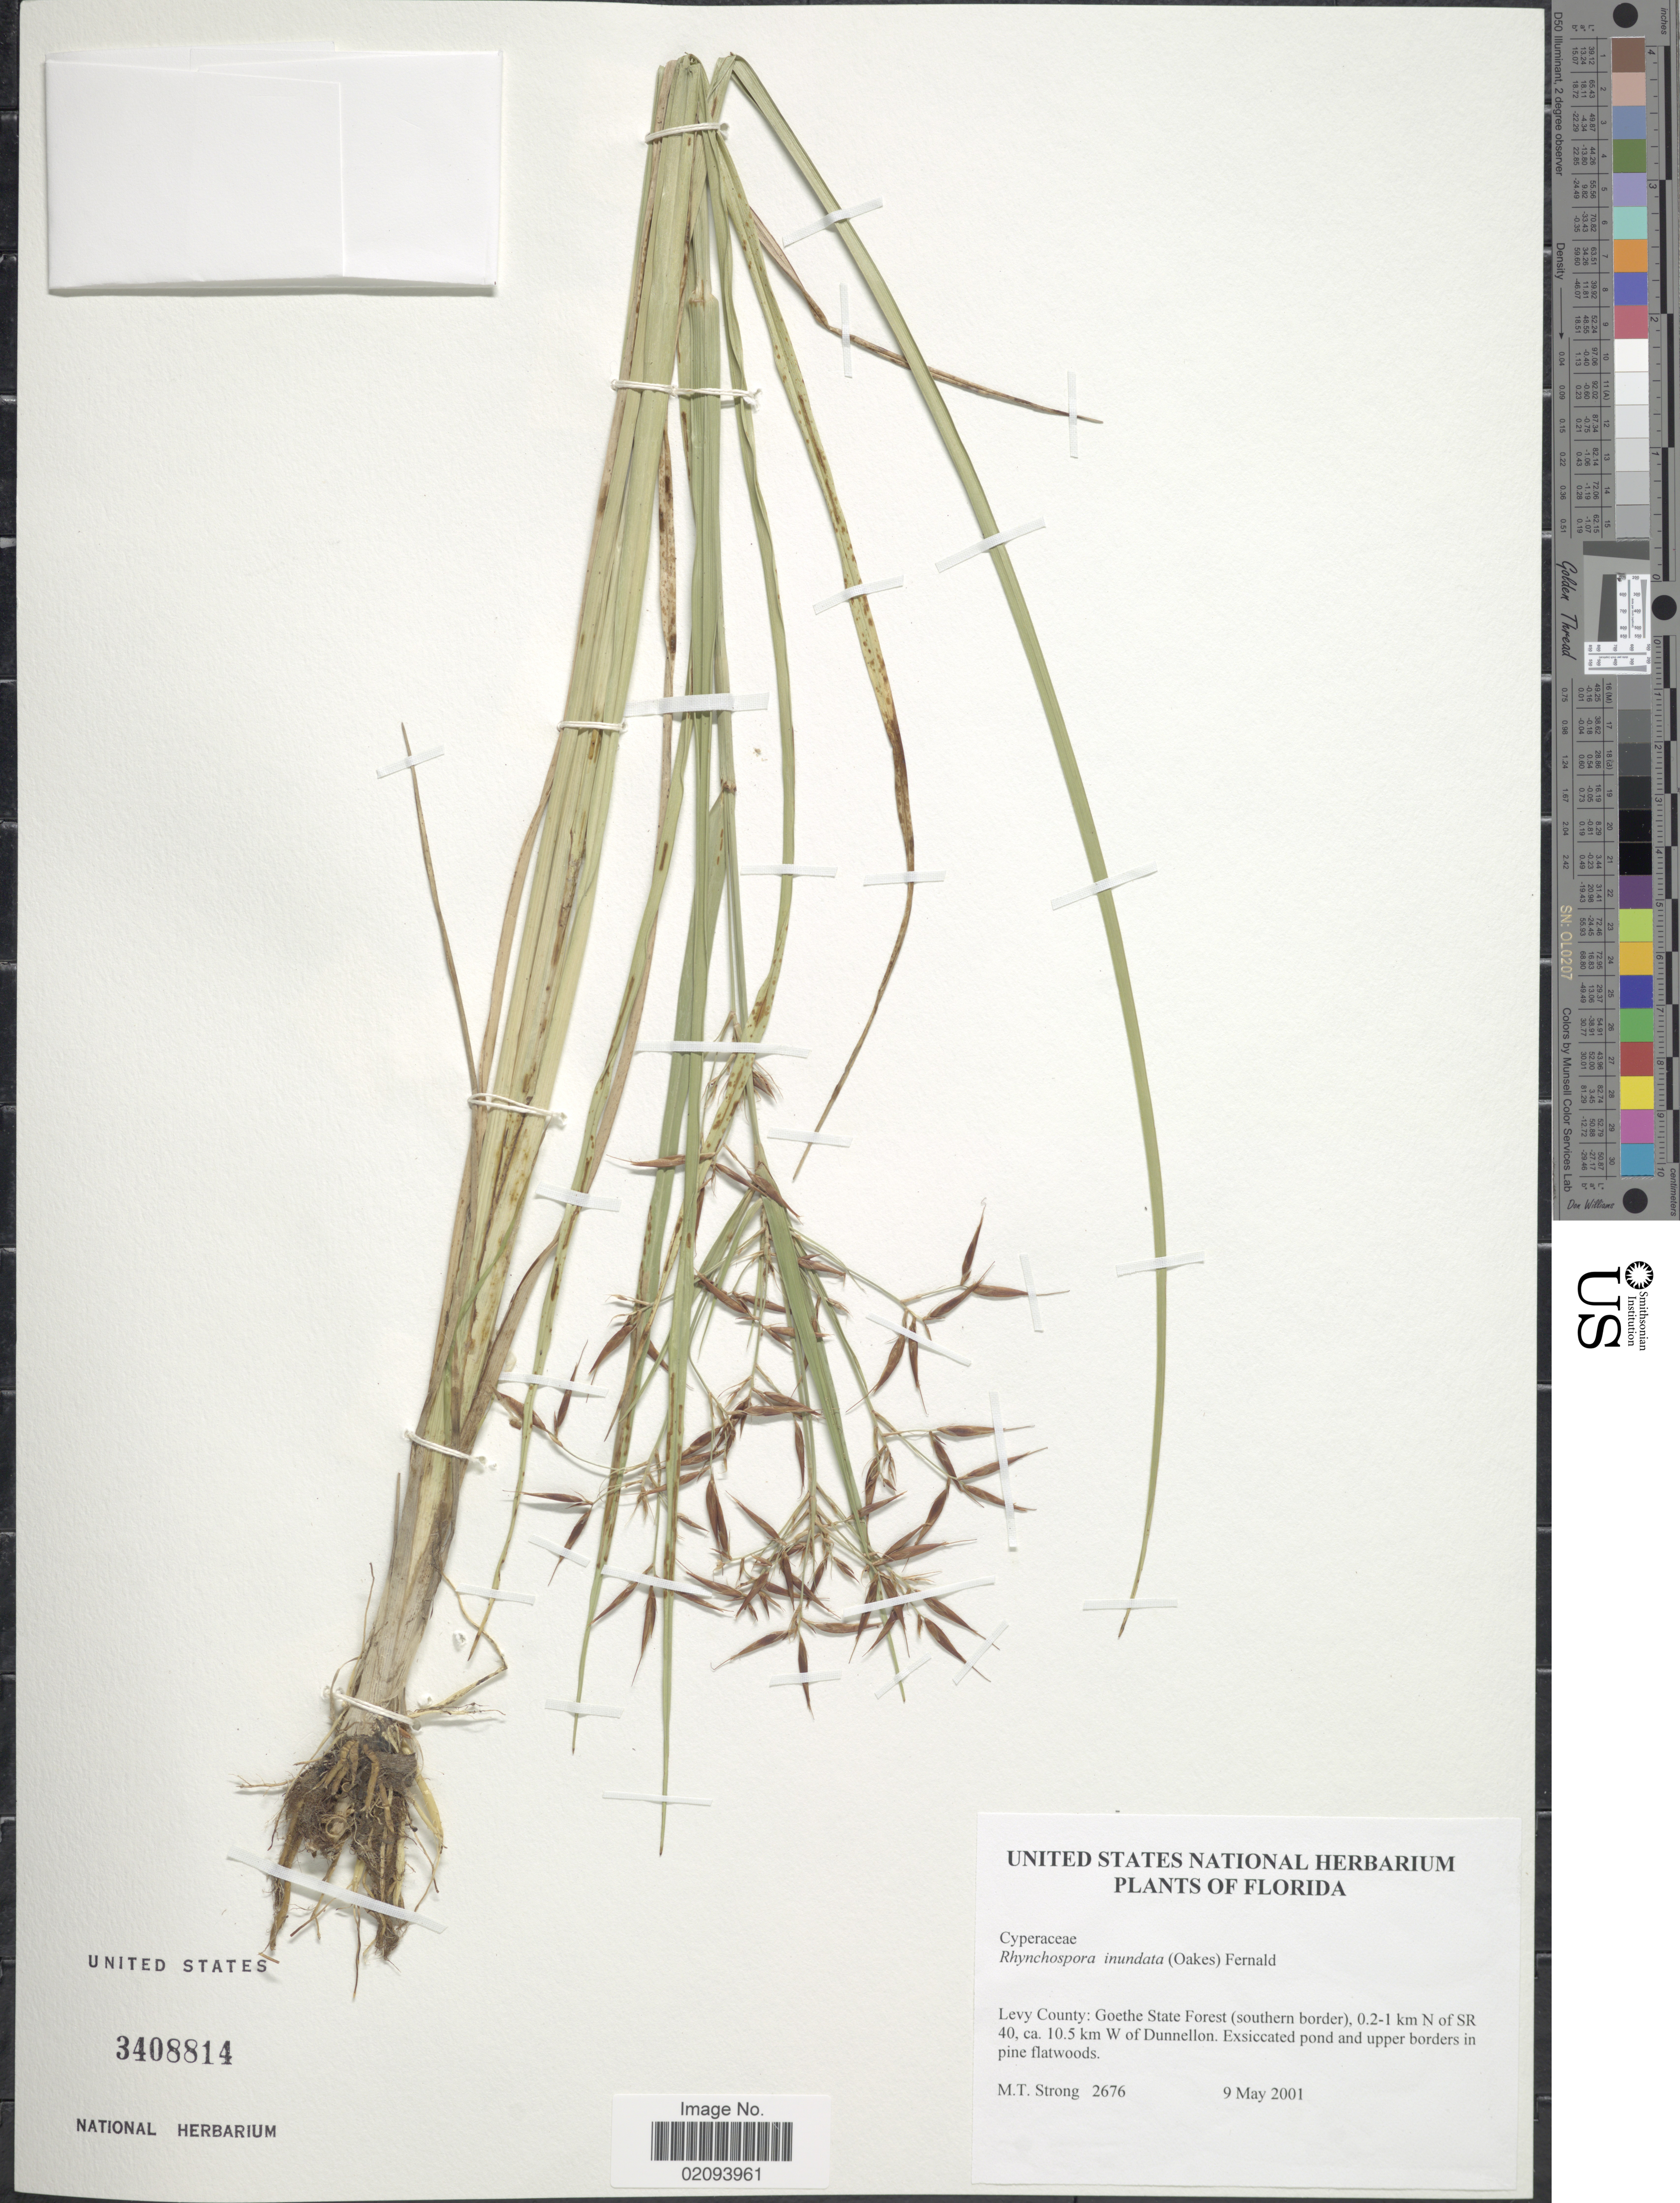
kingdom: Plantae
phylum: Tracheophyta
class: Liliopsida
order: Poales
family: Cyperaceae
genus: Rhynchospora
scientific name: Rhynchospora inundata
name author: (Oakes) Fernald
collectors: M. T. Strong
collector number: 2676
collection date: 2001-05-09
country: United States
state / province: Florida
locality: Levy County: Goethe State Forest (southern border), 0.2-1 km N of SR 40, ca. 10.5 km W of Dunnellon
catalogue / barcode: US 3408814